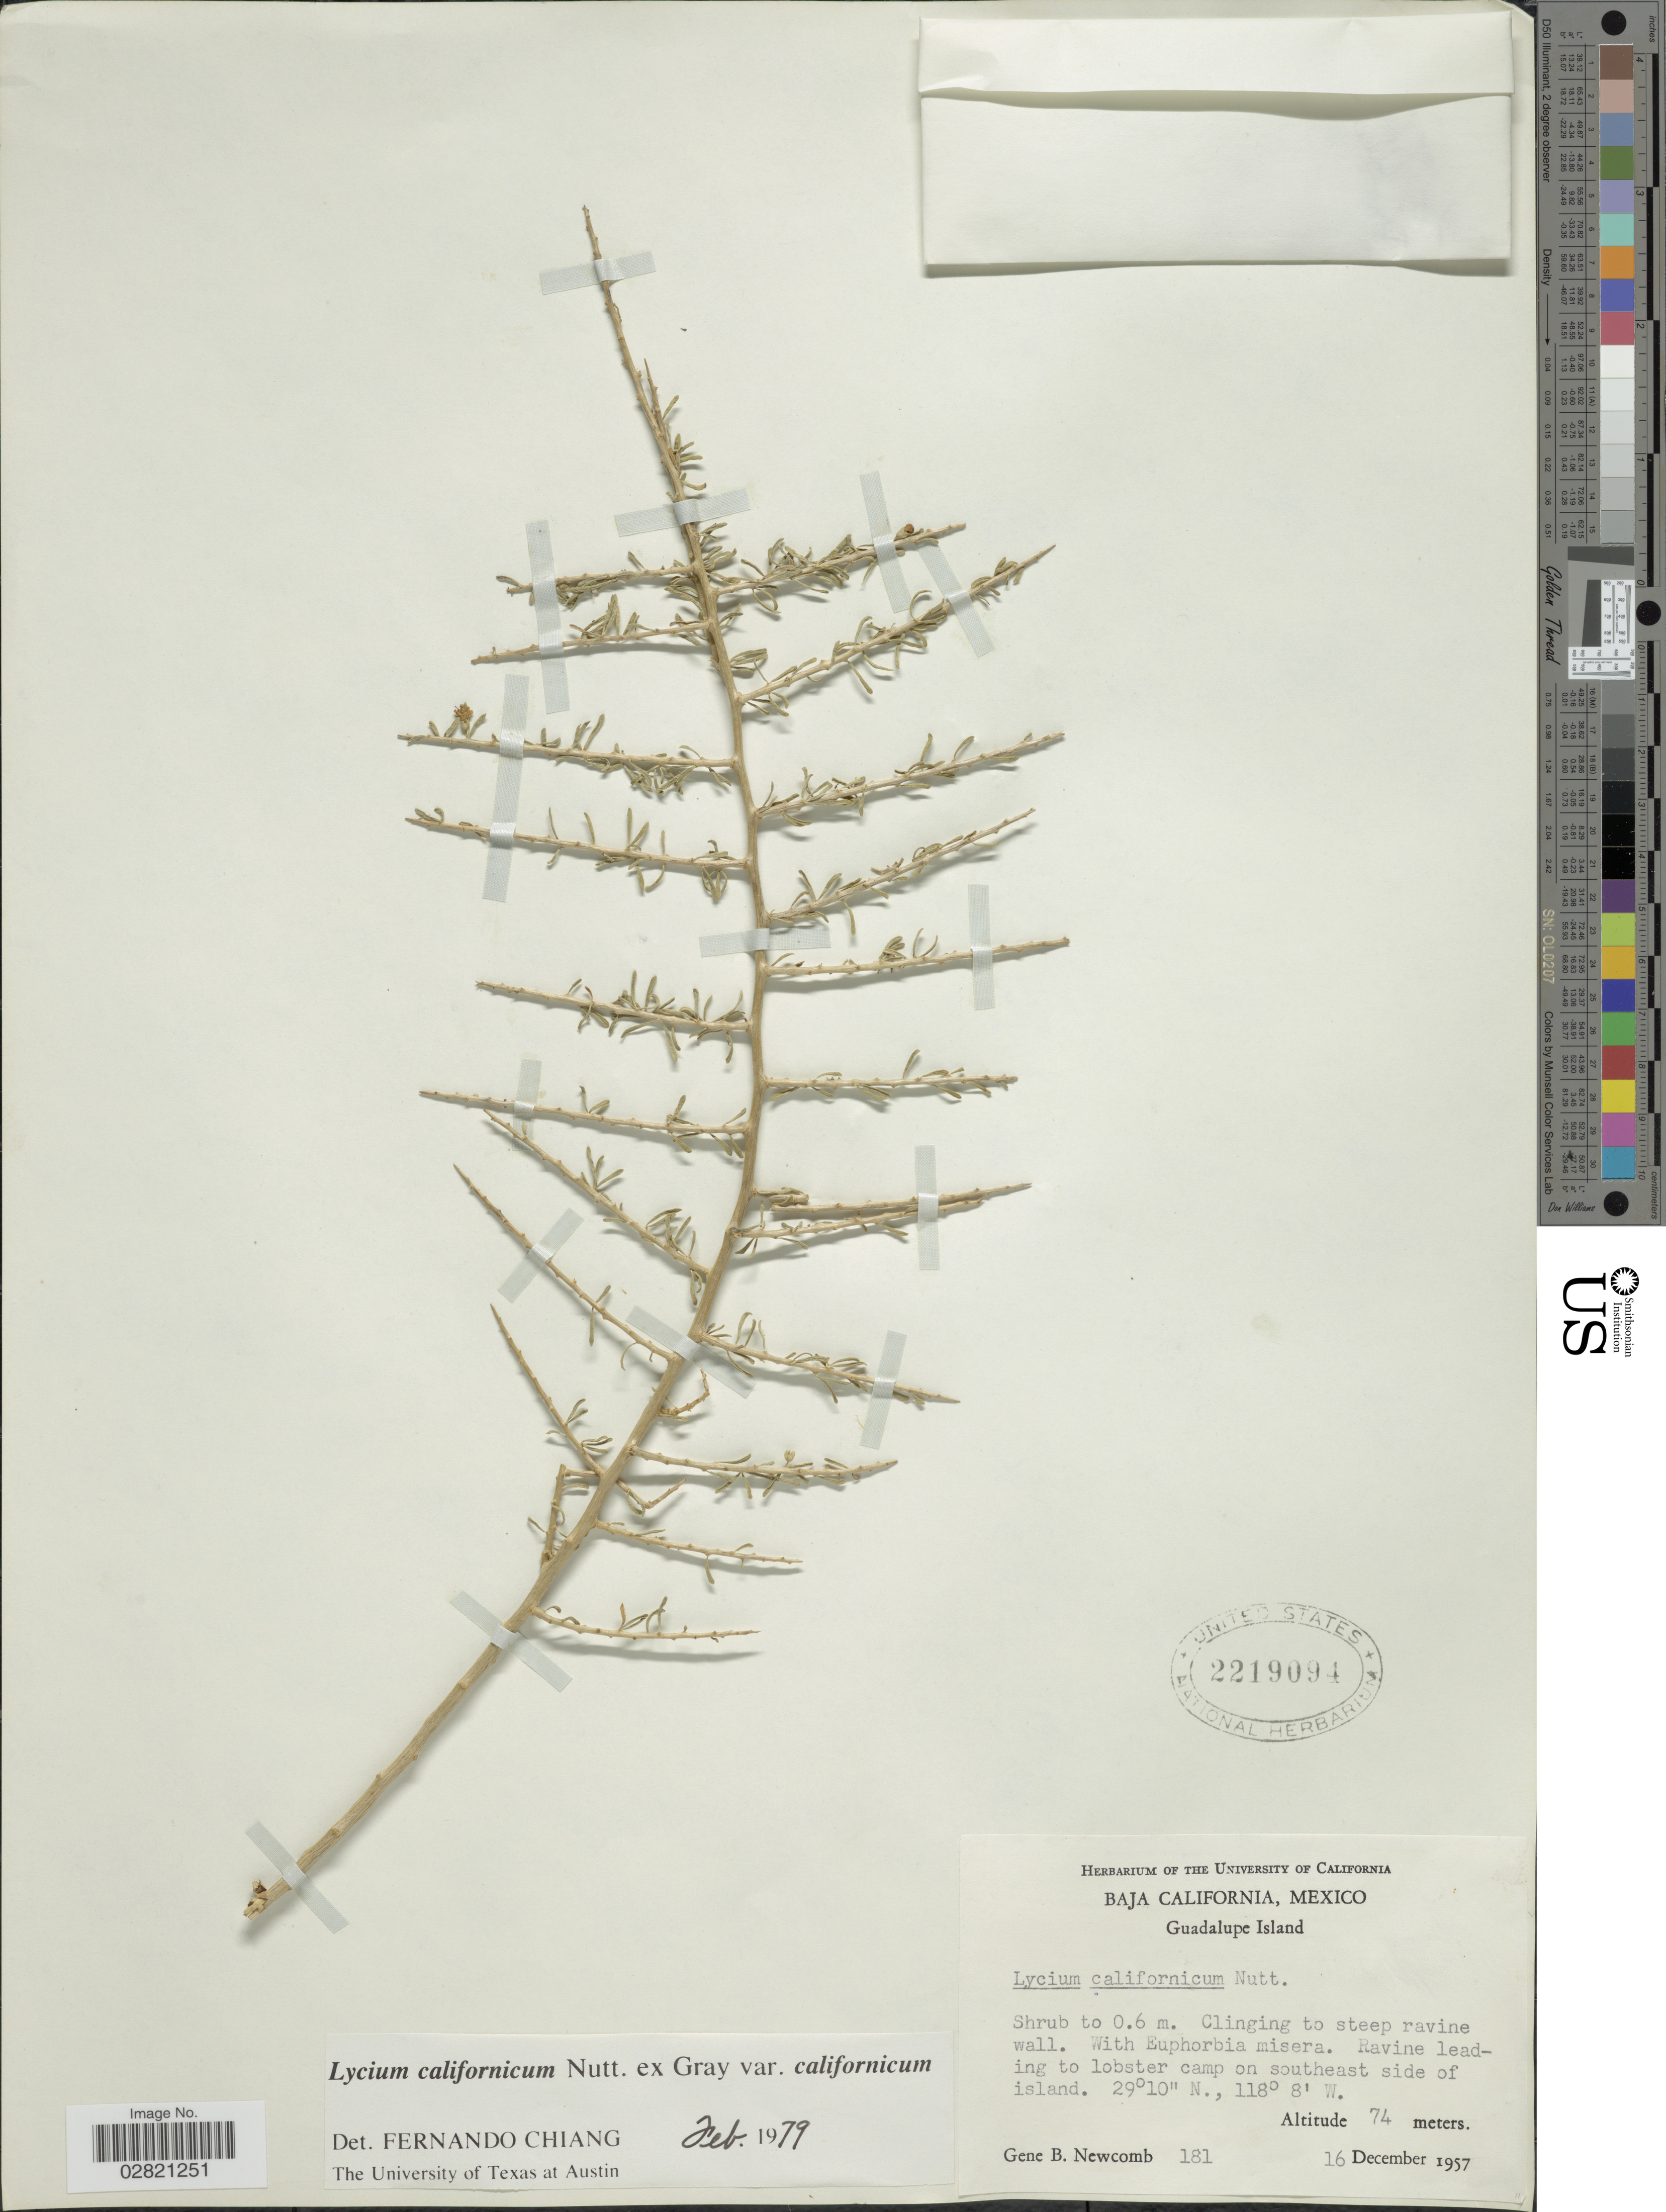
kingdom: Plantae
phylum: Tracheophyta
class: Magnoliopsida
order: Solanales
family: Solanaceae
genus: Lycium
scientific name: Lycium californicum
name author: Nutt. ex A. Gray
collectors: G. B. Newcomb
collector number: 181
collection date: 1957-12-16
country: Mexico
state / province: Baja California Norte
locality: Guadalupe Island, Ravine leading to lobster camp on southeast side of island.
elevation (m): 74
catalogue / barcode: US 2219094